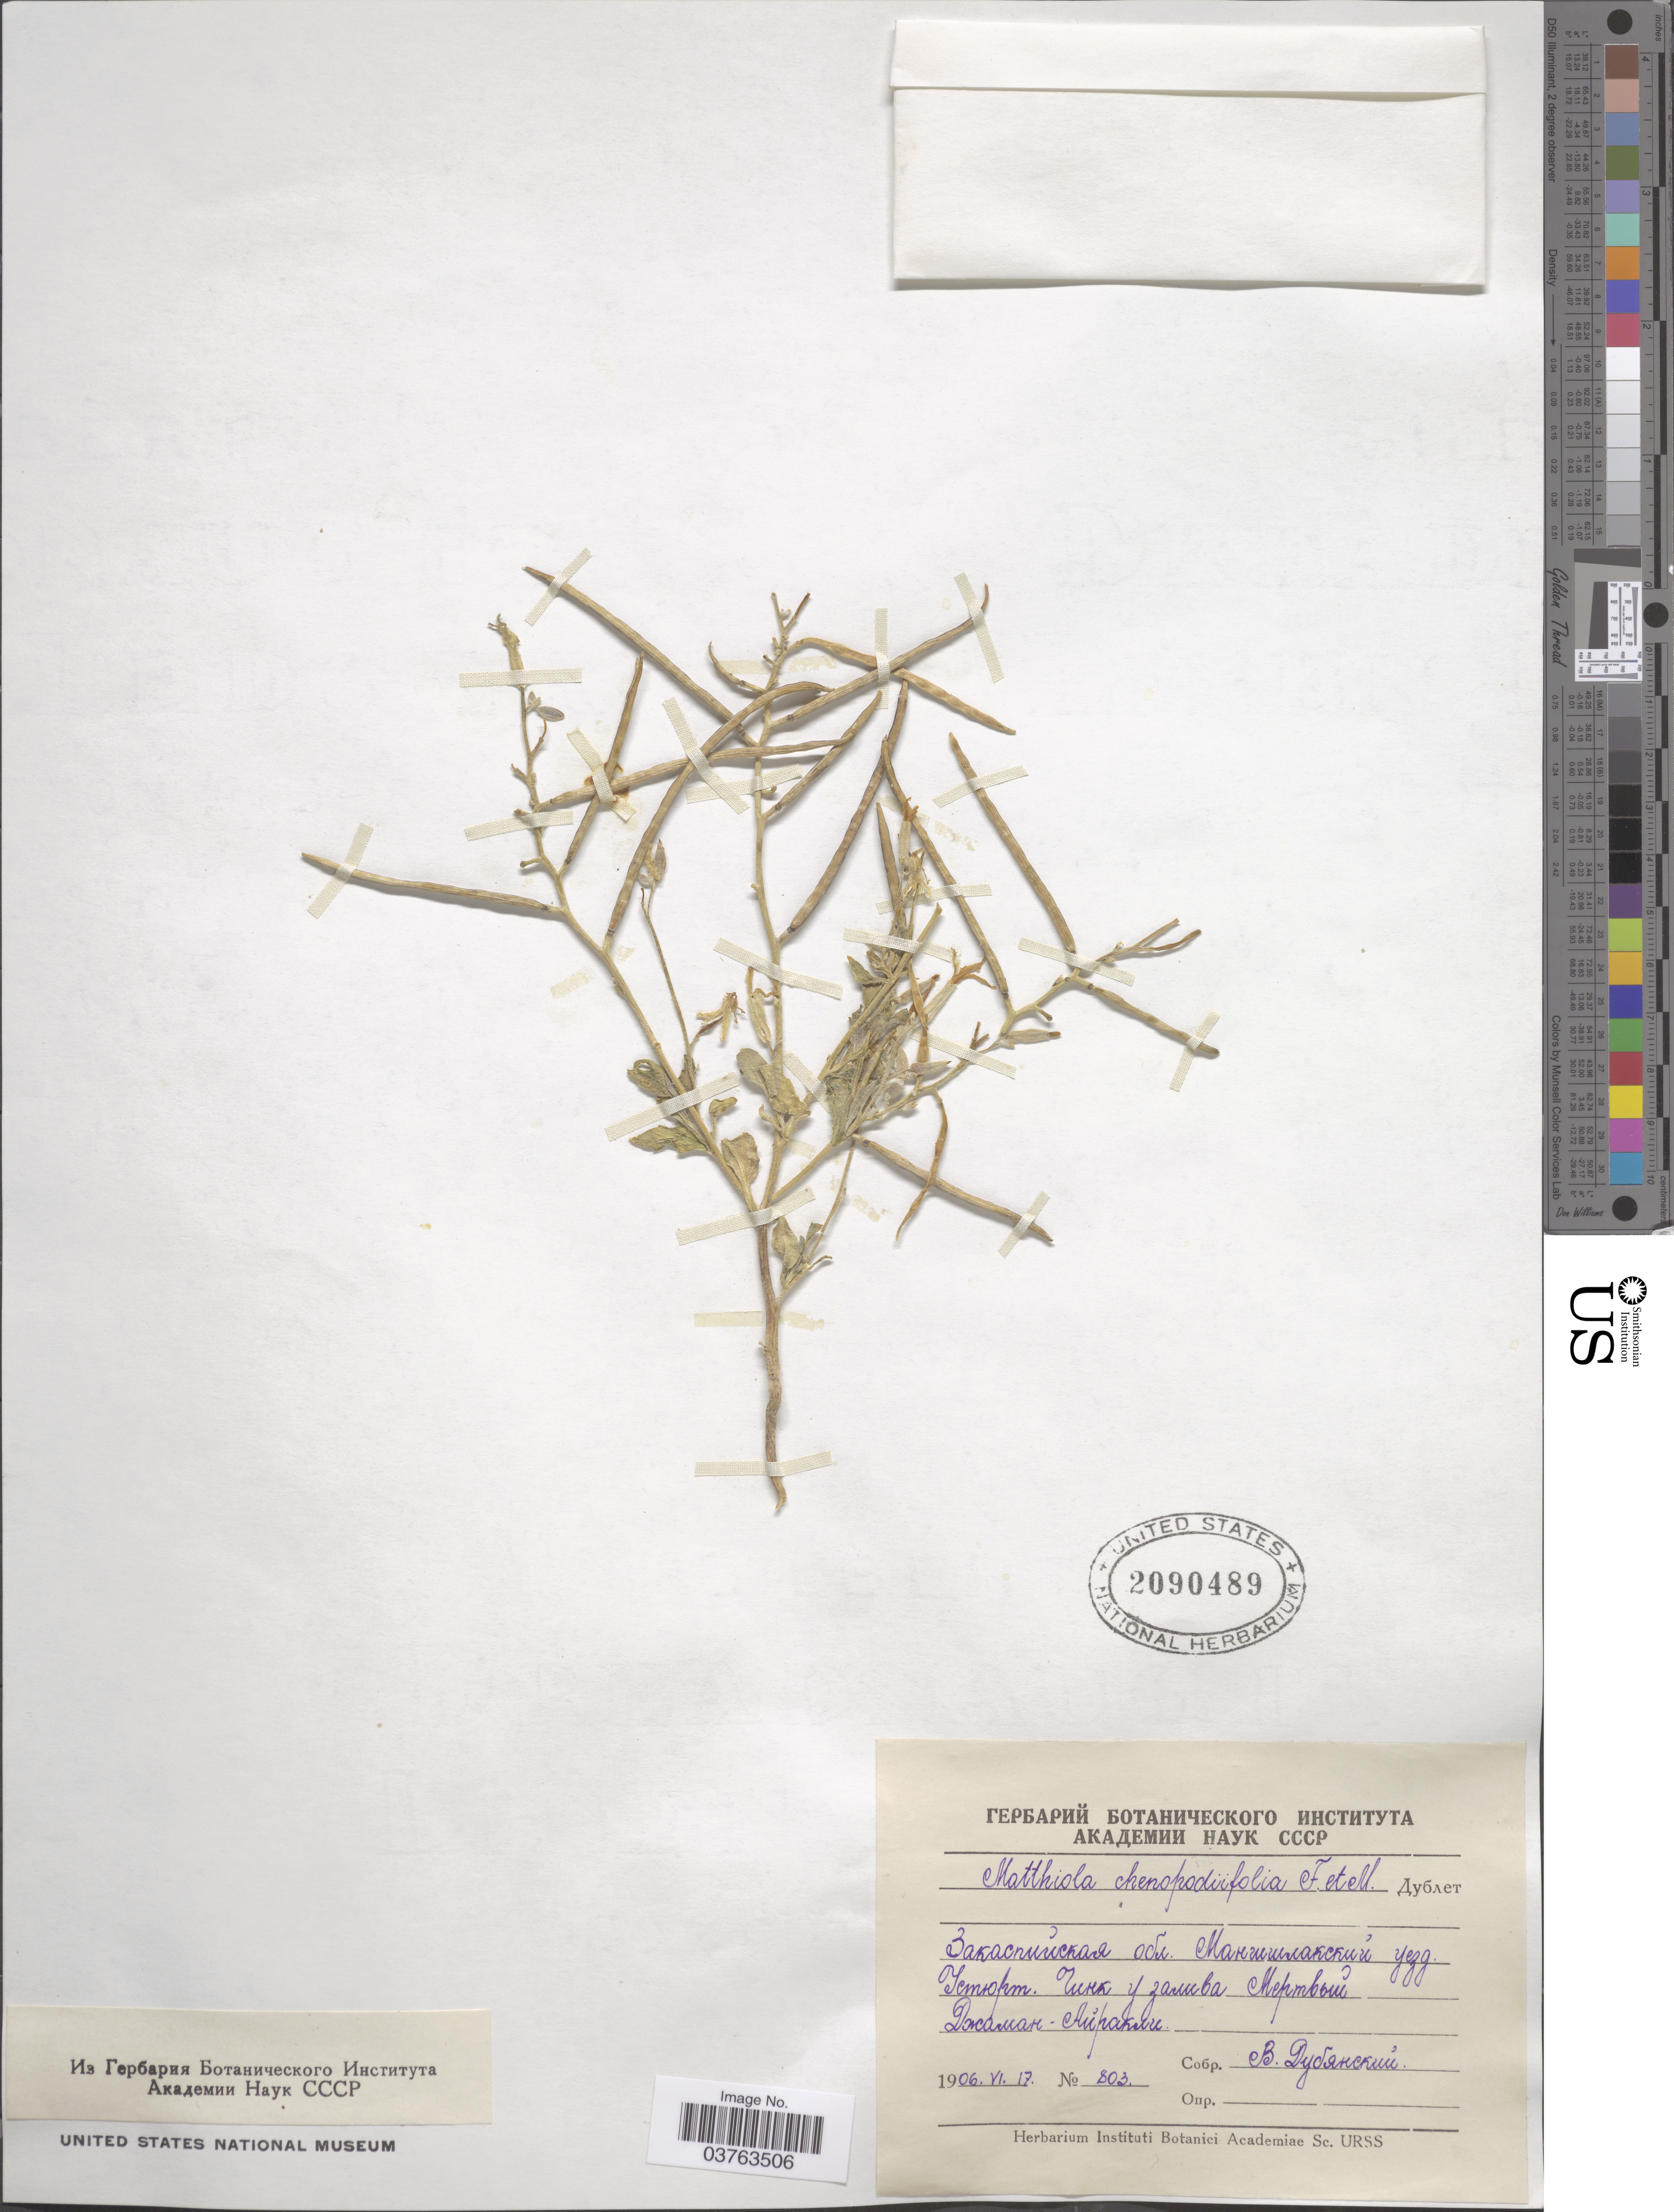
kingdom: Plantae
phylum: Tracheophyta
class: Magnoliopsida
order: Brassicales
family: Brassicaceae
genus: Matthiola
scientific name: Matthiola chenopodiifolia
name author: Fisch. & C.A. Mey.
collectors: V. Dubyanskiy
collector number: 803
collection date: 1906-06-17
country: Kazakhstan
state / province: Mangghystau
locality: Chink Ustyurt, near Mertvyy Bay, Dzhaman- Ayrakly.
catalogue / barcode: US 2090489